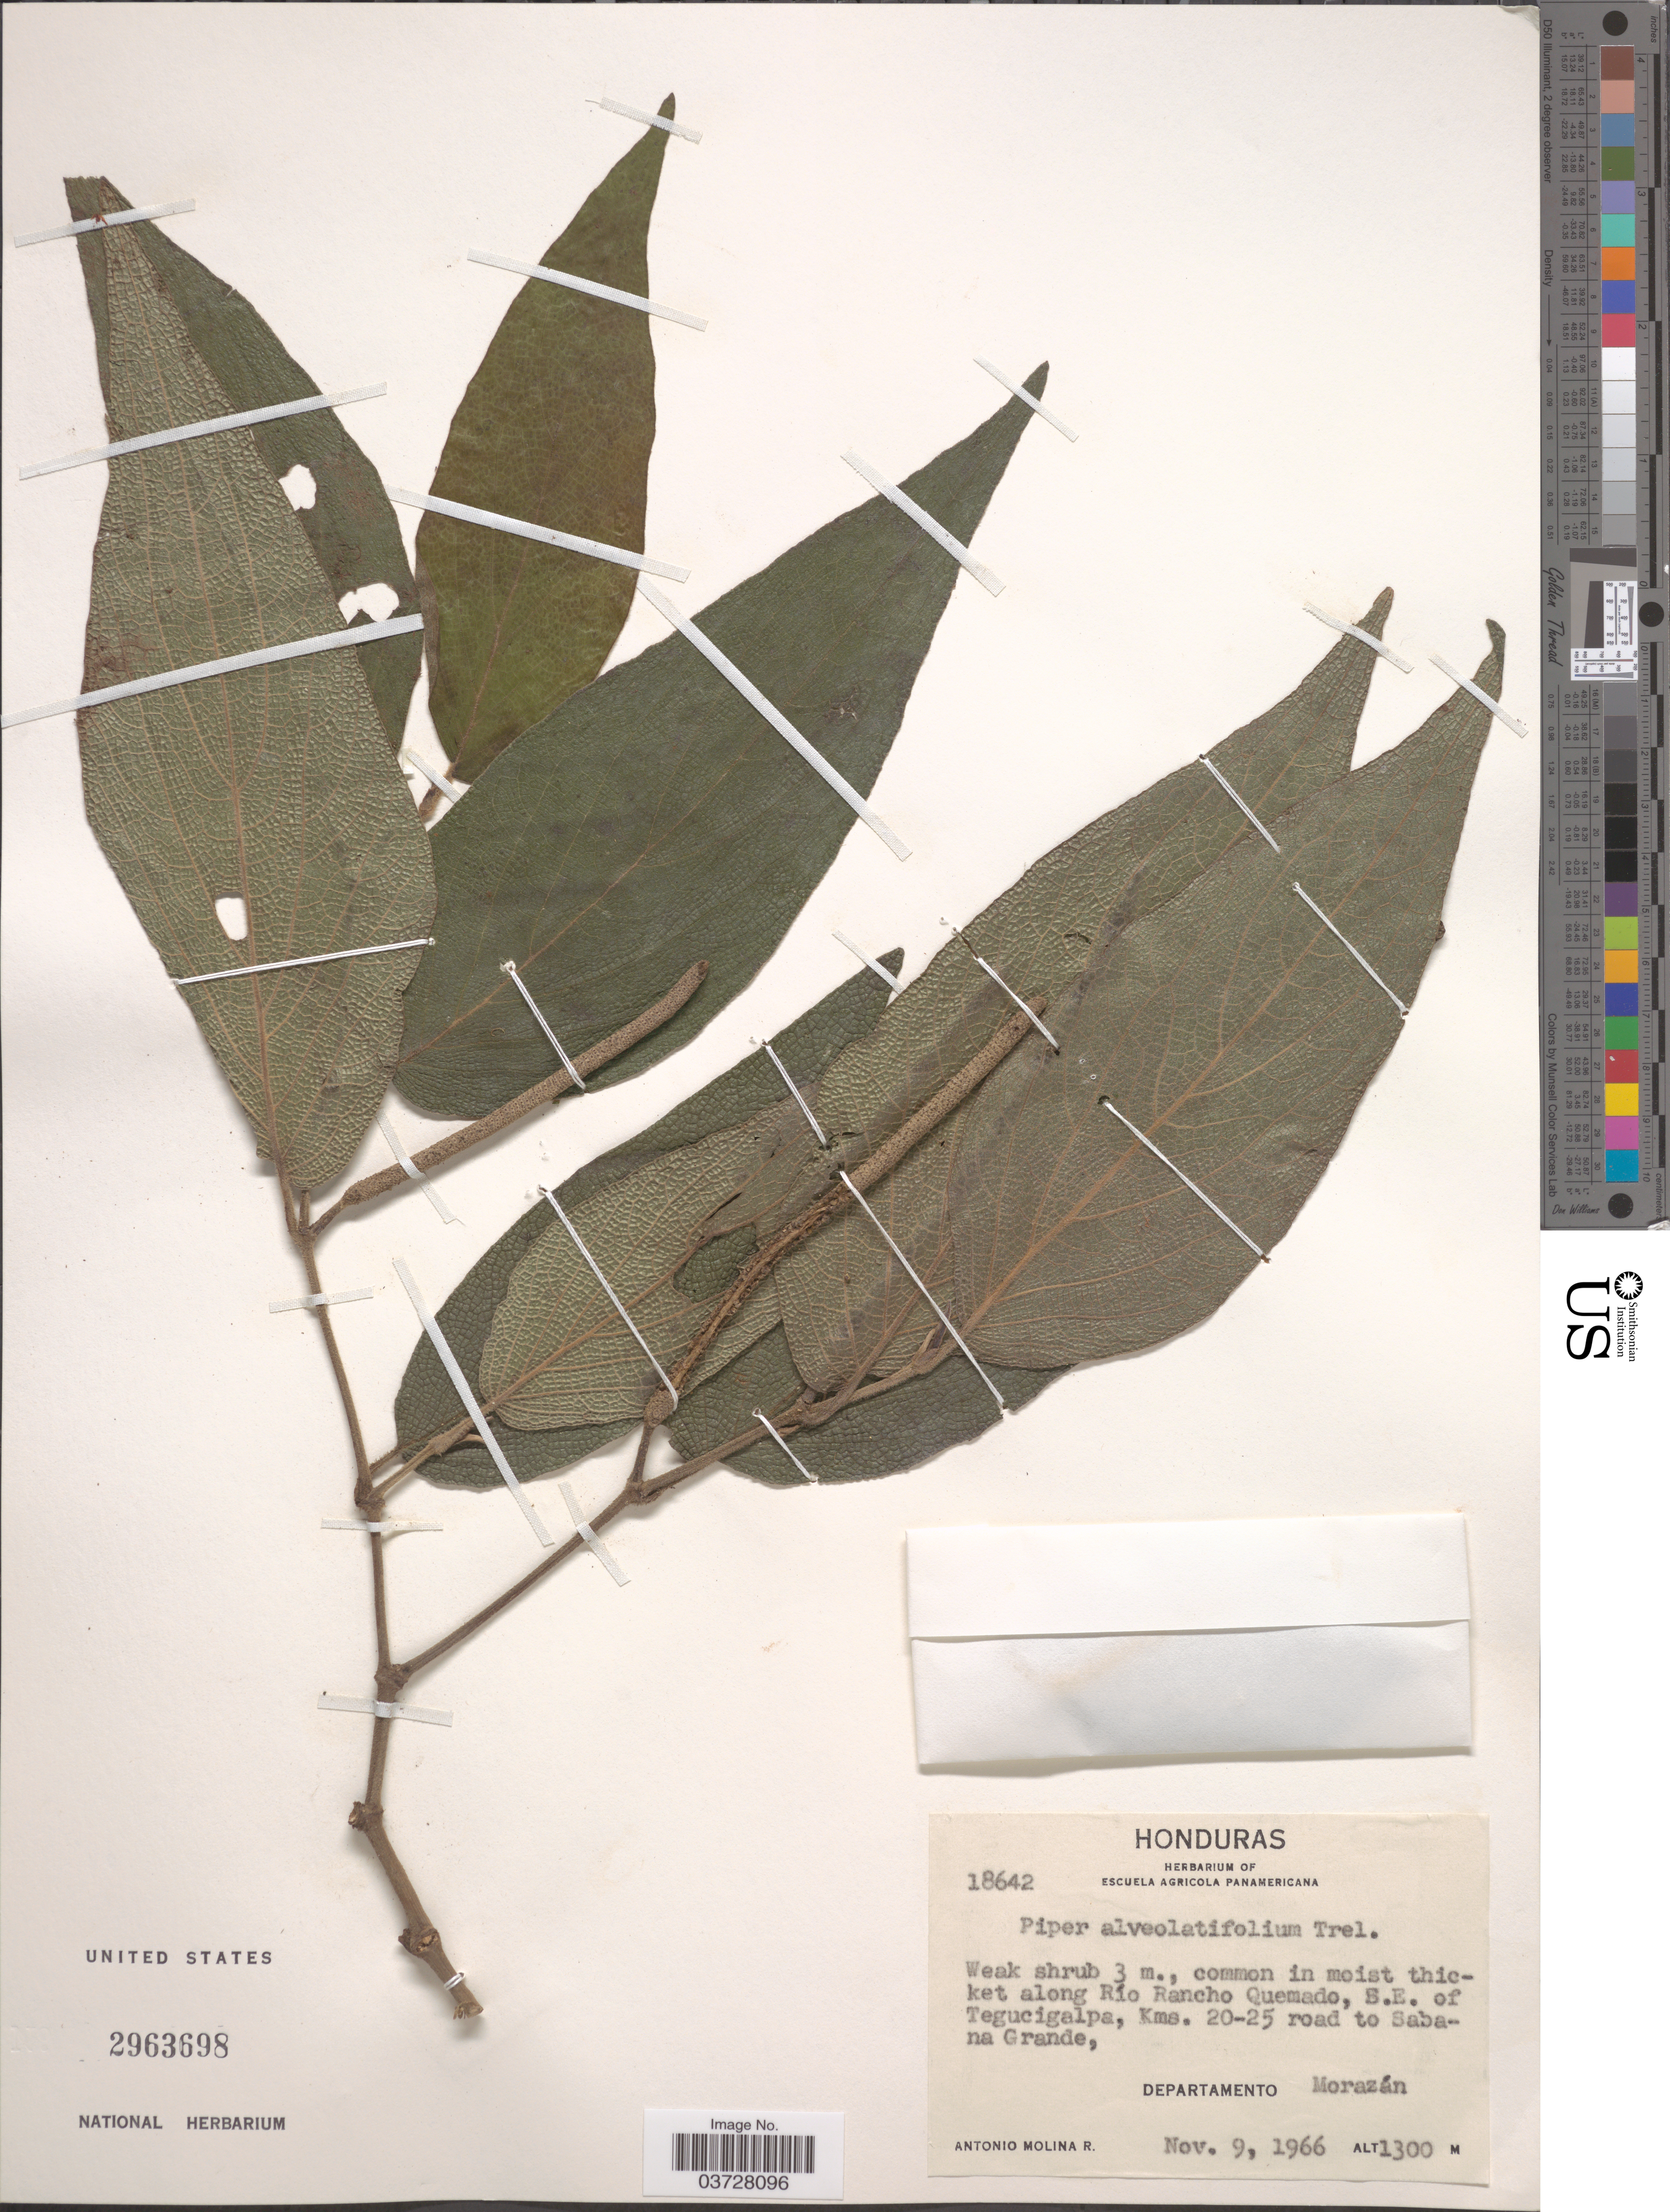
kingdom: Plantae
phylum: Tracheophyta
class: Magnoliopsida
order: Piperales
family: Piperaceae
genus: Piper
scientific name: Piper alveolatifolium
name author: Trel.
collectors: A. Molina R.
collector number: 18642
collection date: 1966-11-09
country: Honduras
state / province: Fco. Morazán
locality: Along Río Rancho Quemado, S.E. of Tegucigalpa, Kms. 20-25 road to Sabana Grande, Departamento Morazán.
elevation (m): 1300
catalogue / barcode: US 2963698